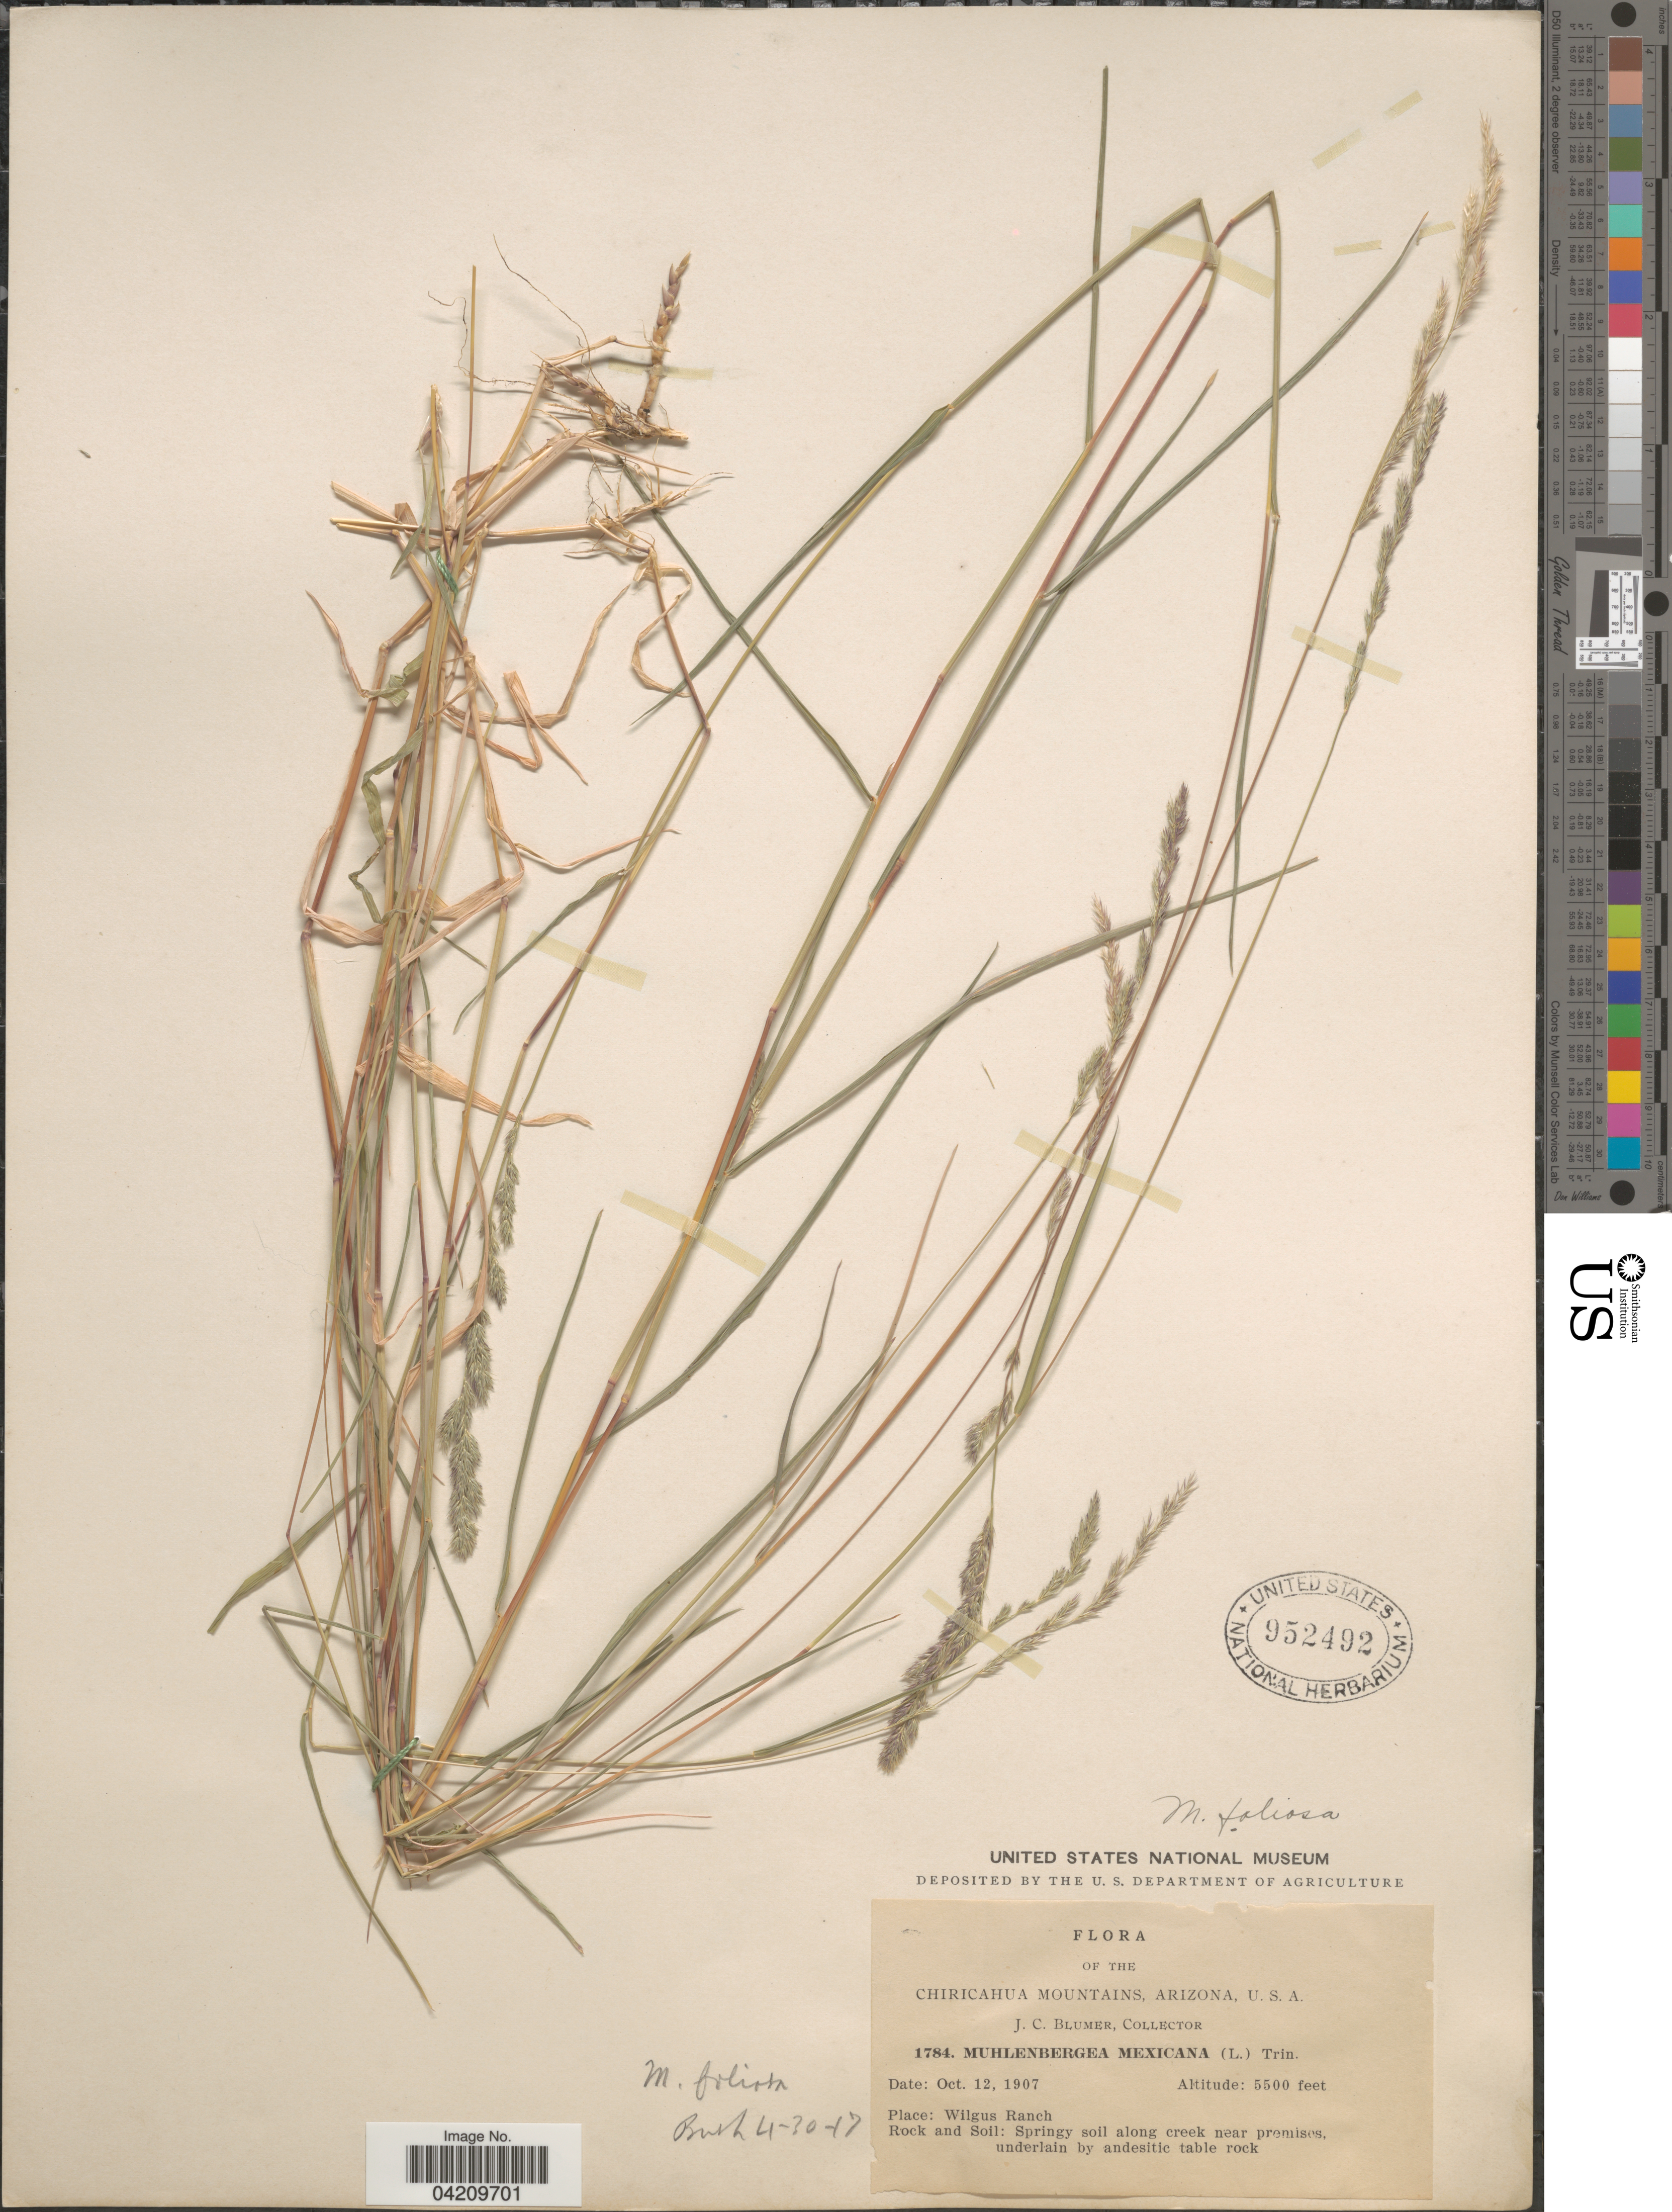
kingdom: Plantae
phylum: Tracheophyta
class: Liliopsida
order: Poales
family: Poaceae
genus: Muhlenbergia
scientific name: Muhlenbergia mexicana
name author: (L.) Trin.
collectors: J. C. Blumer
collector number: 1784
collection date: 1907-10-12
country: United States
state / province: Arizona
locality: The Chiricahua Mountains. Wilgus Ranch.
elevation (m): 1676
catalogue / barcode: US 952492